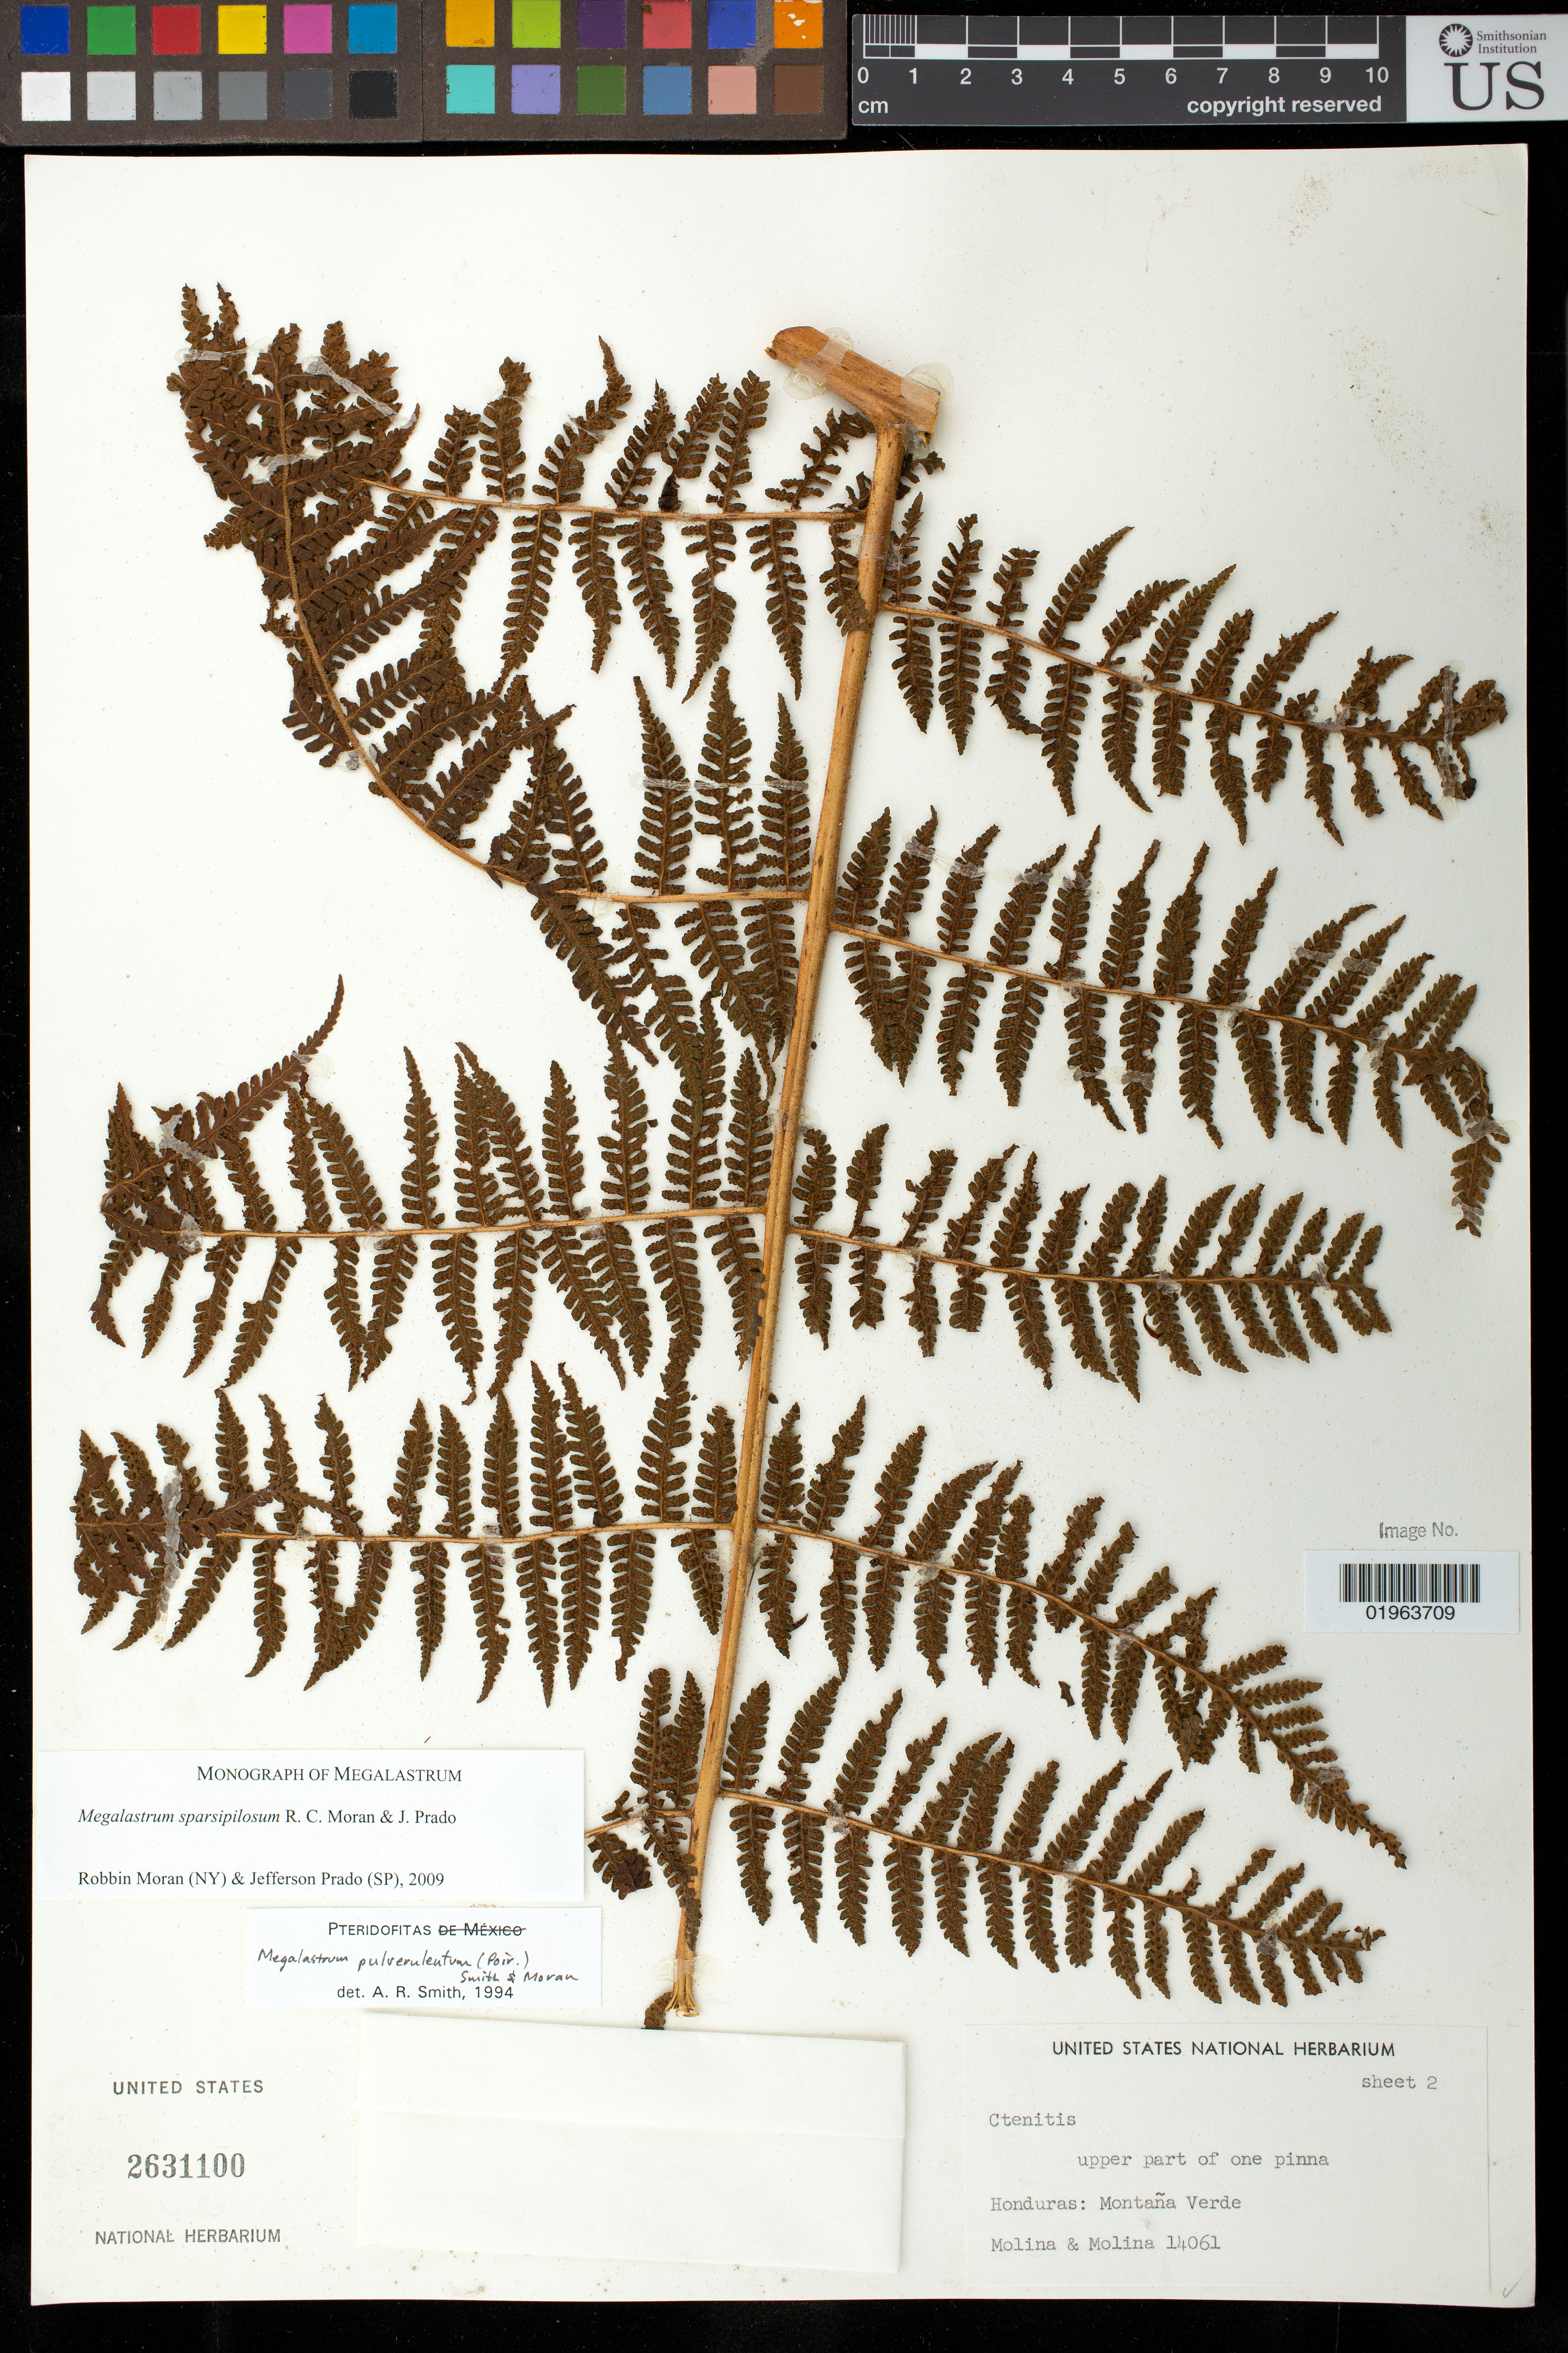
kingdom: Plantae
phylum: Tracheophyta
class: Polypodiopsida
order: Polypodiales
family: Dryopteridaceae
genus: Megalastrum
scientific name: Megalastrum sparsipilosum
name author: R.C. Moran & J. Prado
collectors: A. R. Molina & A. Molina R.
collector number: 14061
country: Honduras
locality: Montana Verde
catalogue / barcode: US 2631100